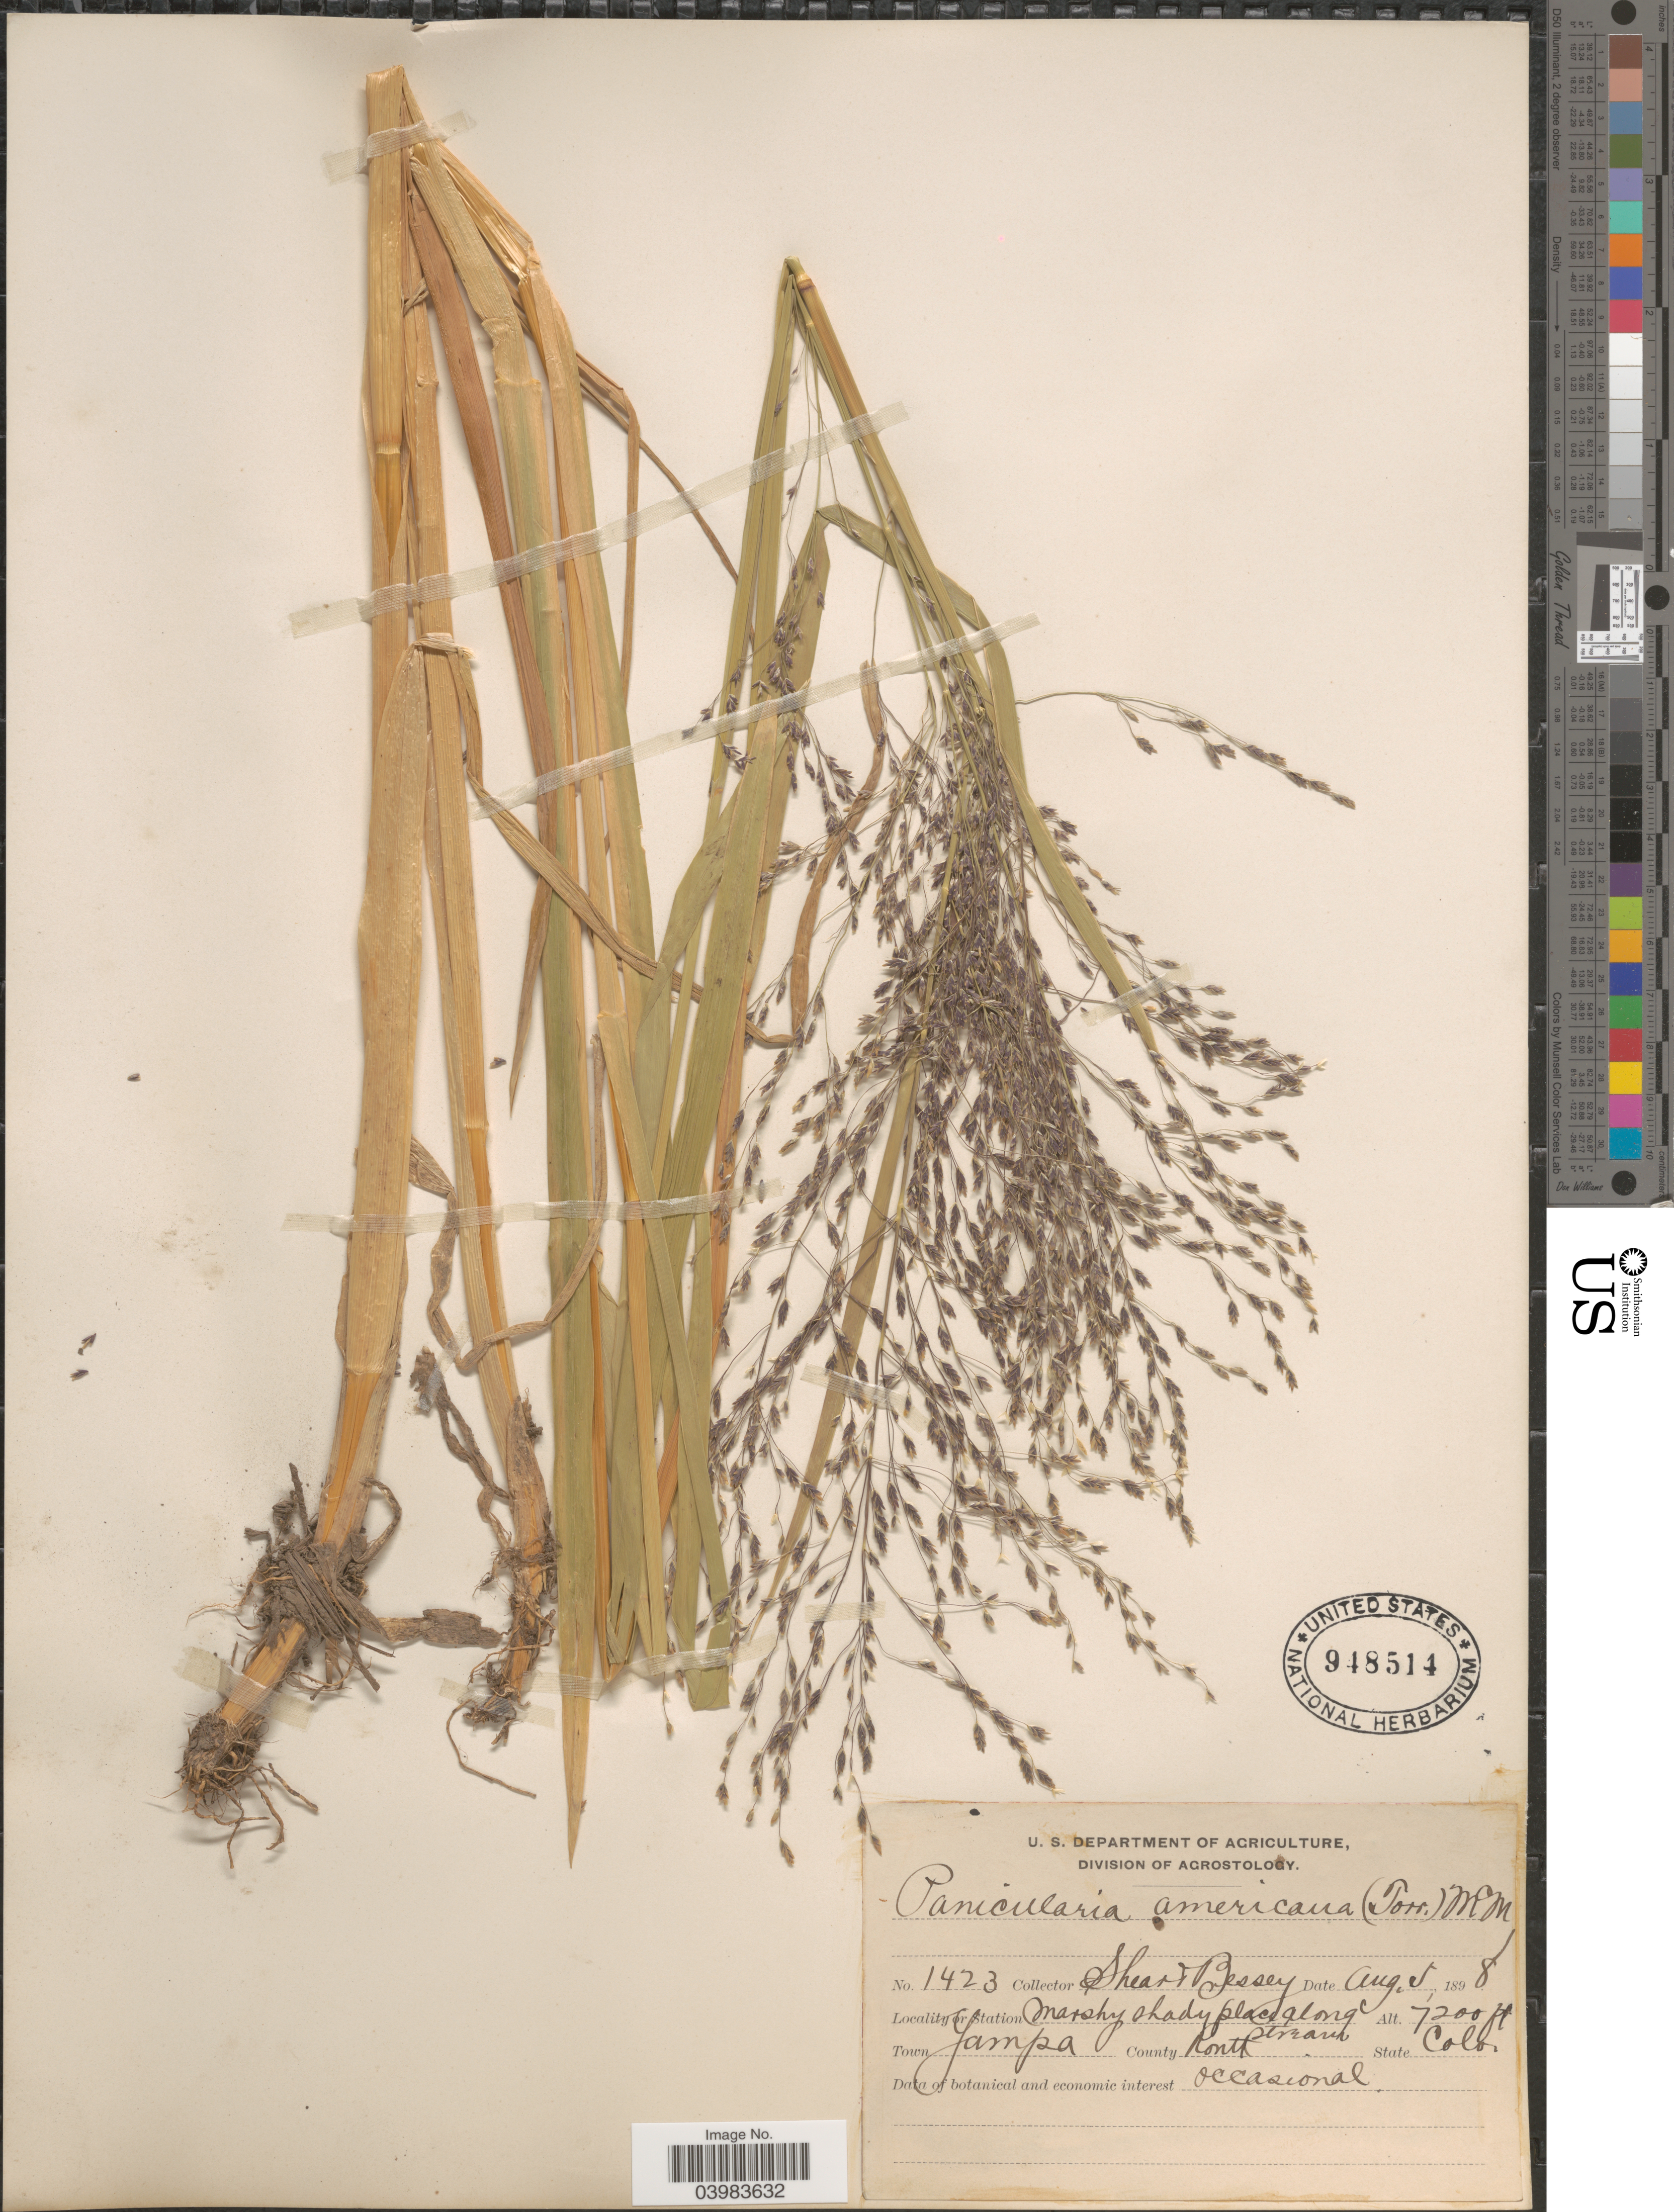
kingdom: Plantae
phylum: Tracheophyta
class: Liliopsida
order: Poales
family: Poaceae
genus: Glyceria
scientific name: Glyceria grandis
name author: S. Watson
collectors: -- Shear & -. Bessey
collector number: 1423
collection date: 1898-08-05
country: United States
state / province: Colorado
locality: Station marshy shady place along stream. Town Yampa. County Routt.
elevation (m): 2195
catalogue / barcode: US 948514